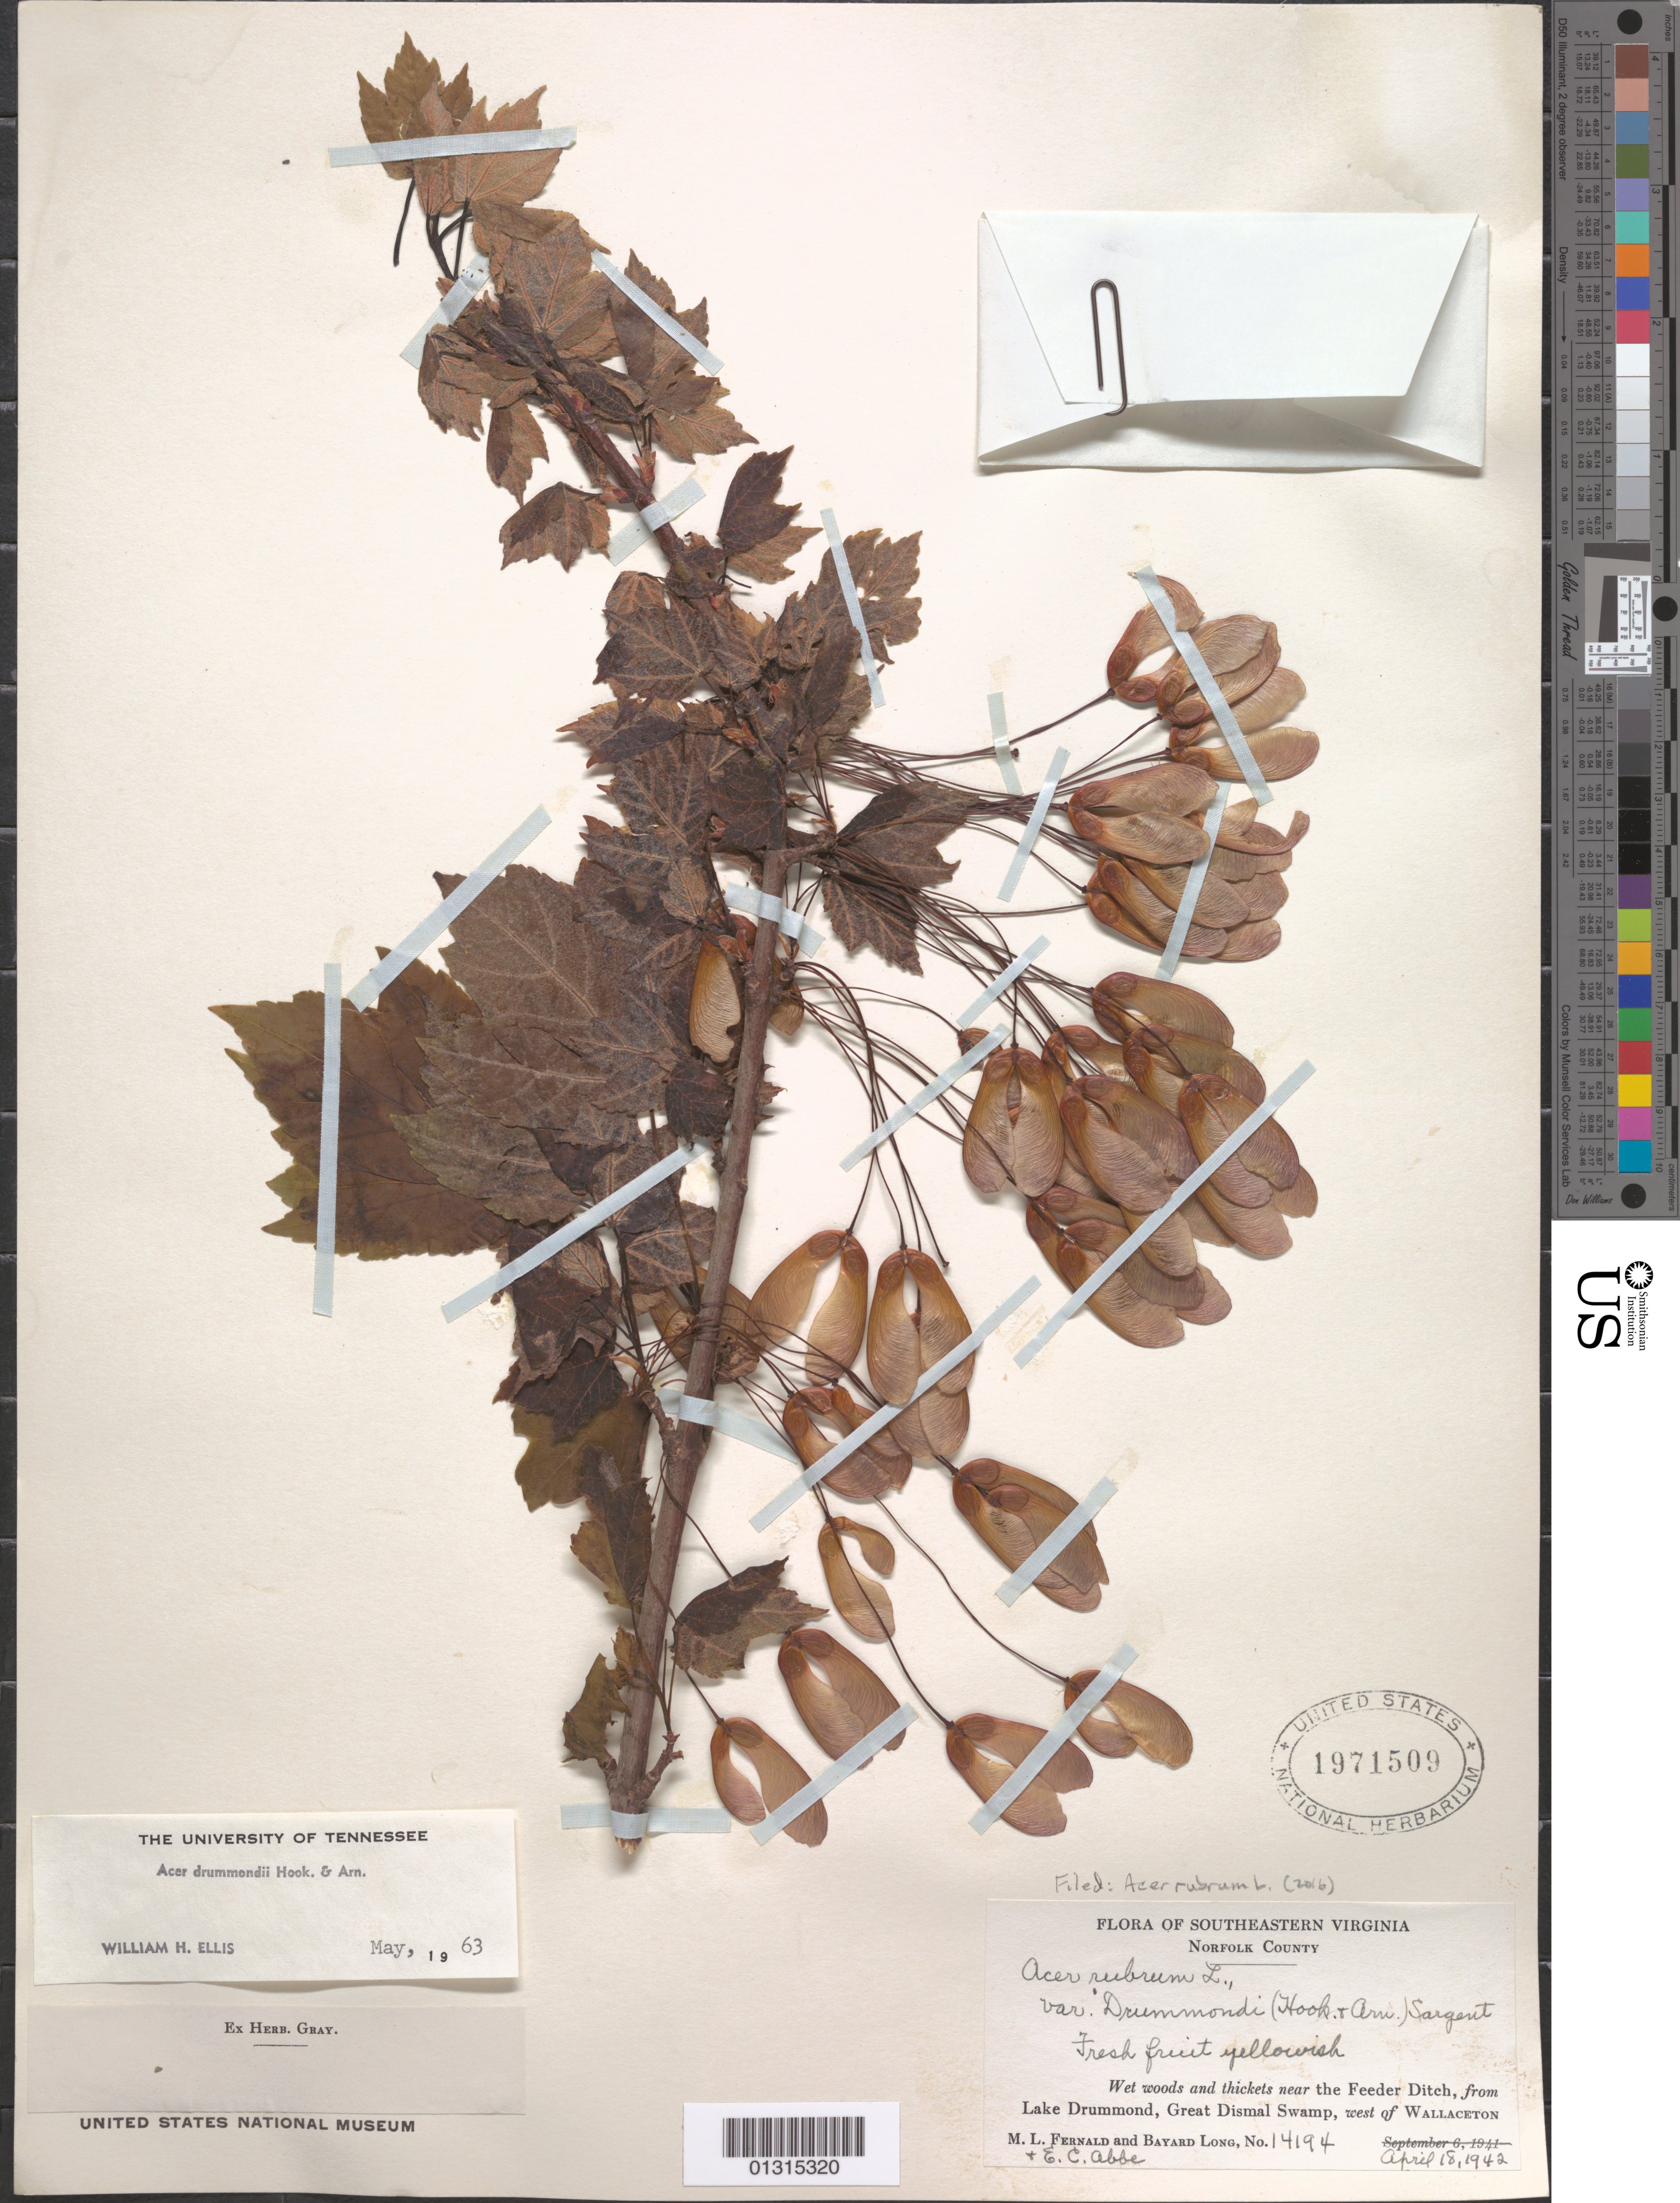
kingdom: Plantae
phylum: Tracheophyta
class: Magnoliopsida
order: Sapindales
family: Sapindaceae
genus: Acer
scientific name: Acer rubrum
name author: L.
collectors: M. L. Fernald, B. H. Long & E. C. Abbe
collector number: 14194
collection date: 1942-04-18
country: United States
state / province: Virginia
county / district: City of Norfolk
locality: Norfolk County, W of Wallaceton, near the Feeder Ditch from Lake Drummond, Great Dismal Swamp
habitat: Wet woods and thickets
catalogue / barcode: US 1971509